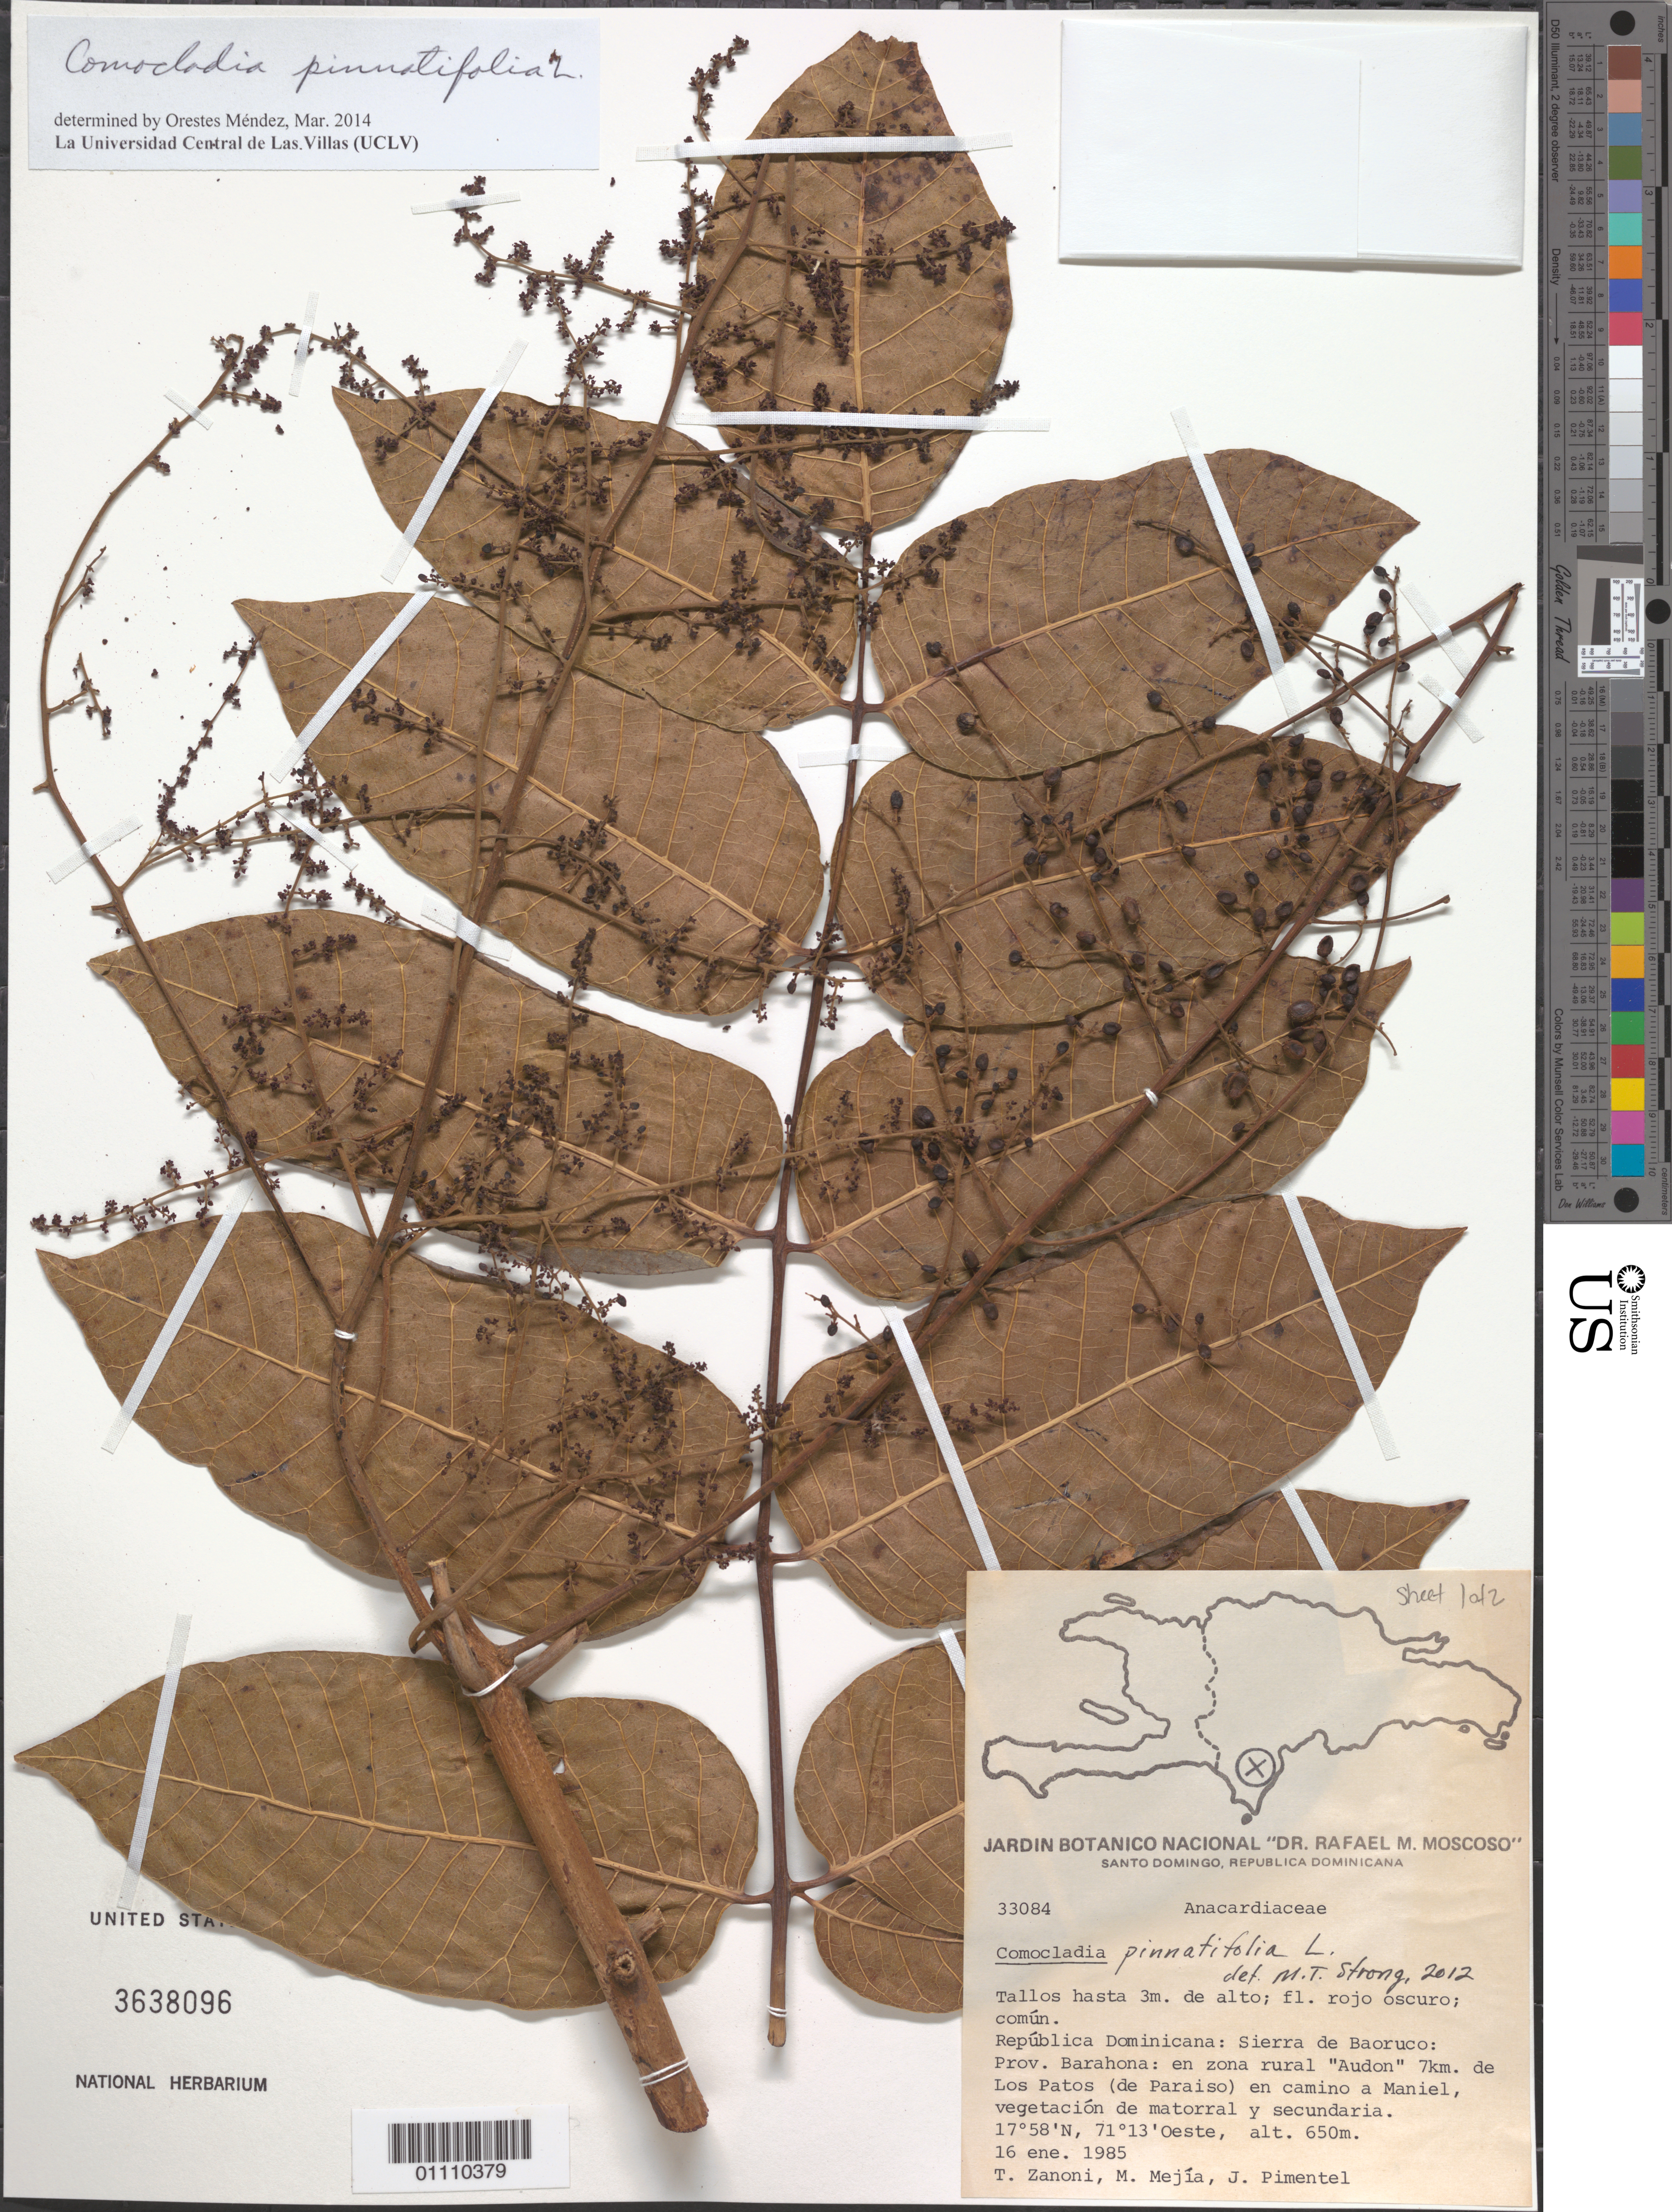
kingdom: Plantae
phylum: Tracheophyta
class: Magnoliopsida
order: Sapindales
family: Anacardiaceae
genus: Comocladia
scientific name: Comocladia pinnatifolia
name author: L.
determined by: Méndez, Orestes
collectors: T. A. Zanoni, M. Mejia & J. Pimentel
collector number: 33084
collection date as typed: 16 Jan 1985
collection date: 1985-01-16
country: Dominican Republic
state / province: Barahona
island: Hispaniola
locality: Sierra de Baoruco, en zona rural "Audon", 7 km de Los Patos (de Paraiso) en camino a Maniel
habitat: Vegetación de matorral y secundaria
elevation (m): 650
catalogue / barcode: US 3638096